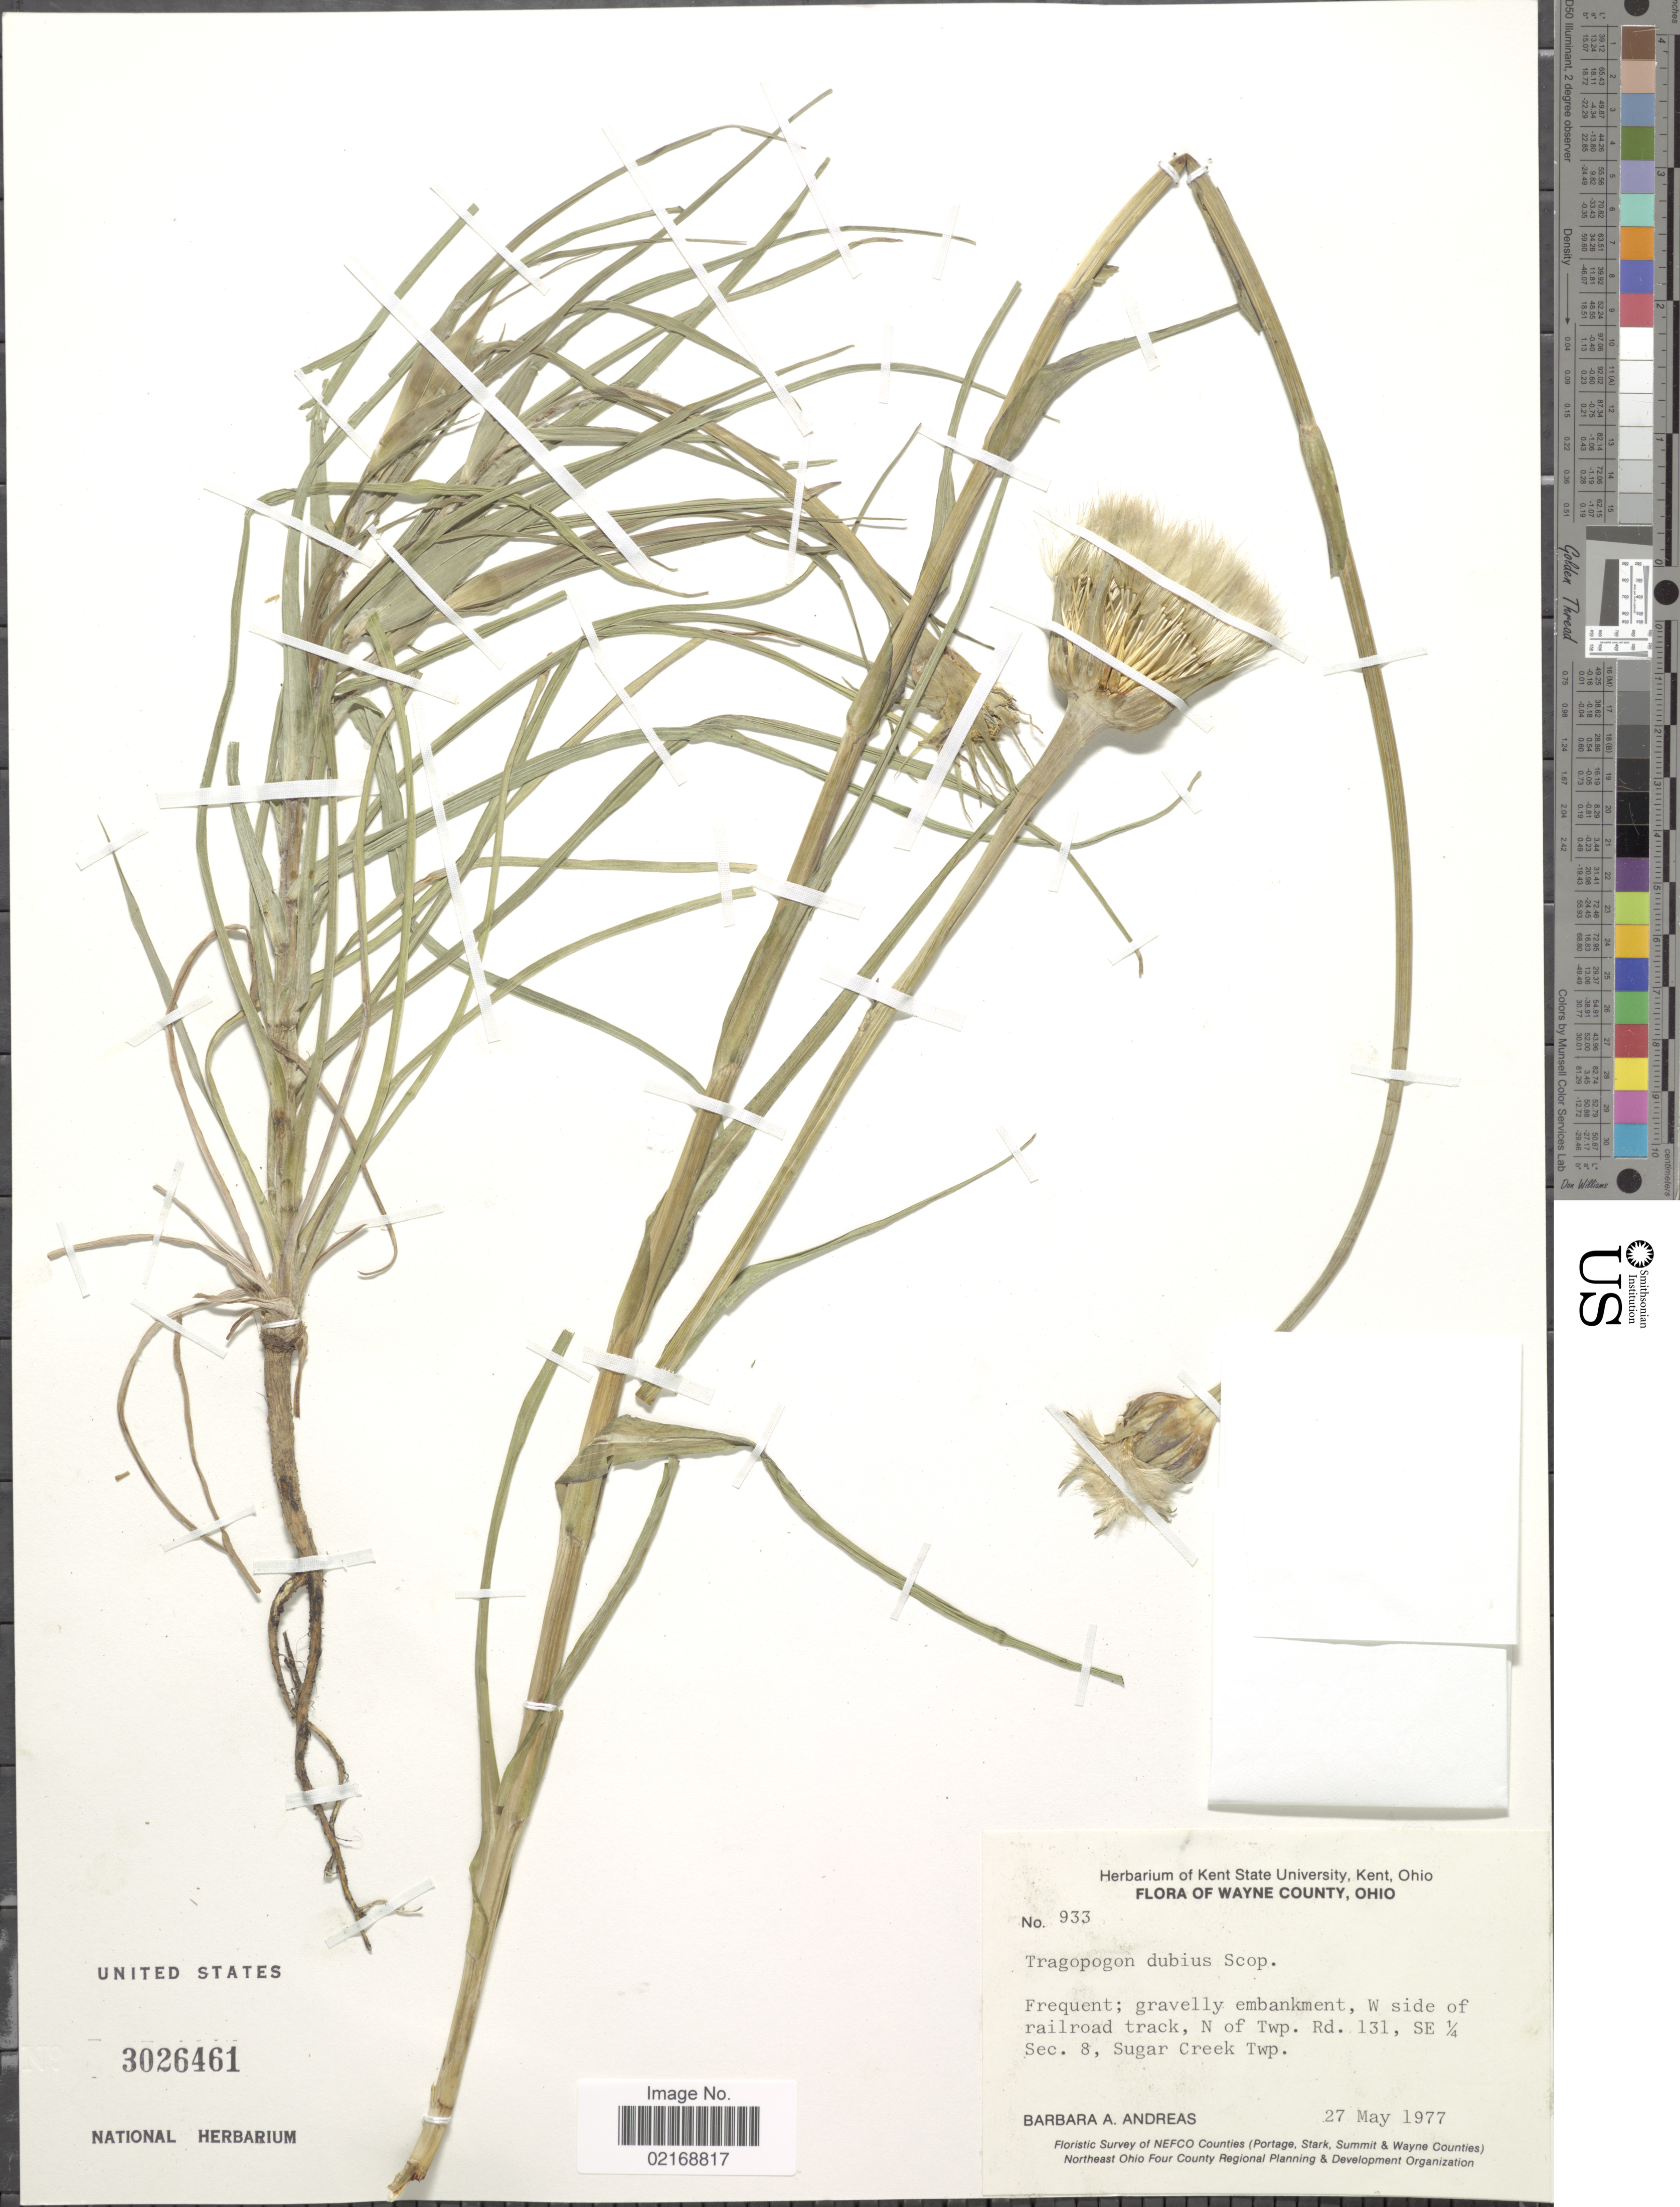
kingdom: Plantae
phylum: Tracheophyta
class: Magnoliopsida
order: Asterales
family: Asteraceae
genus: Tragopogon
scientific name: Tragopogon dubius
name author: Scop.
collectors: B. A. Andreas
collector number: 933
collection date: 1977-05-27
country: United States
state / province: Ohio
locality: Wayne County. W side of railroad track, N of Twp. Rd. 131, SE ¼ Sec. 8, Sugar Creek Twp.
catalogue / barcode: US 3026461